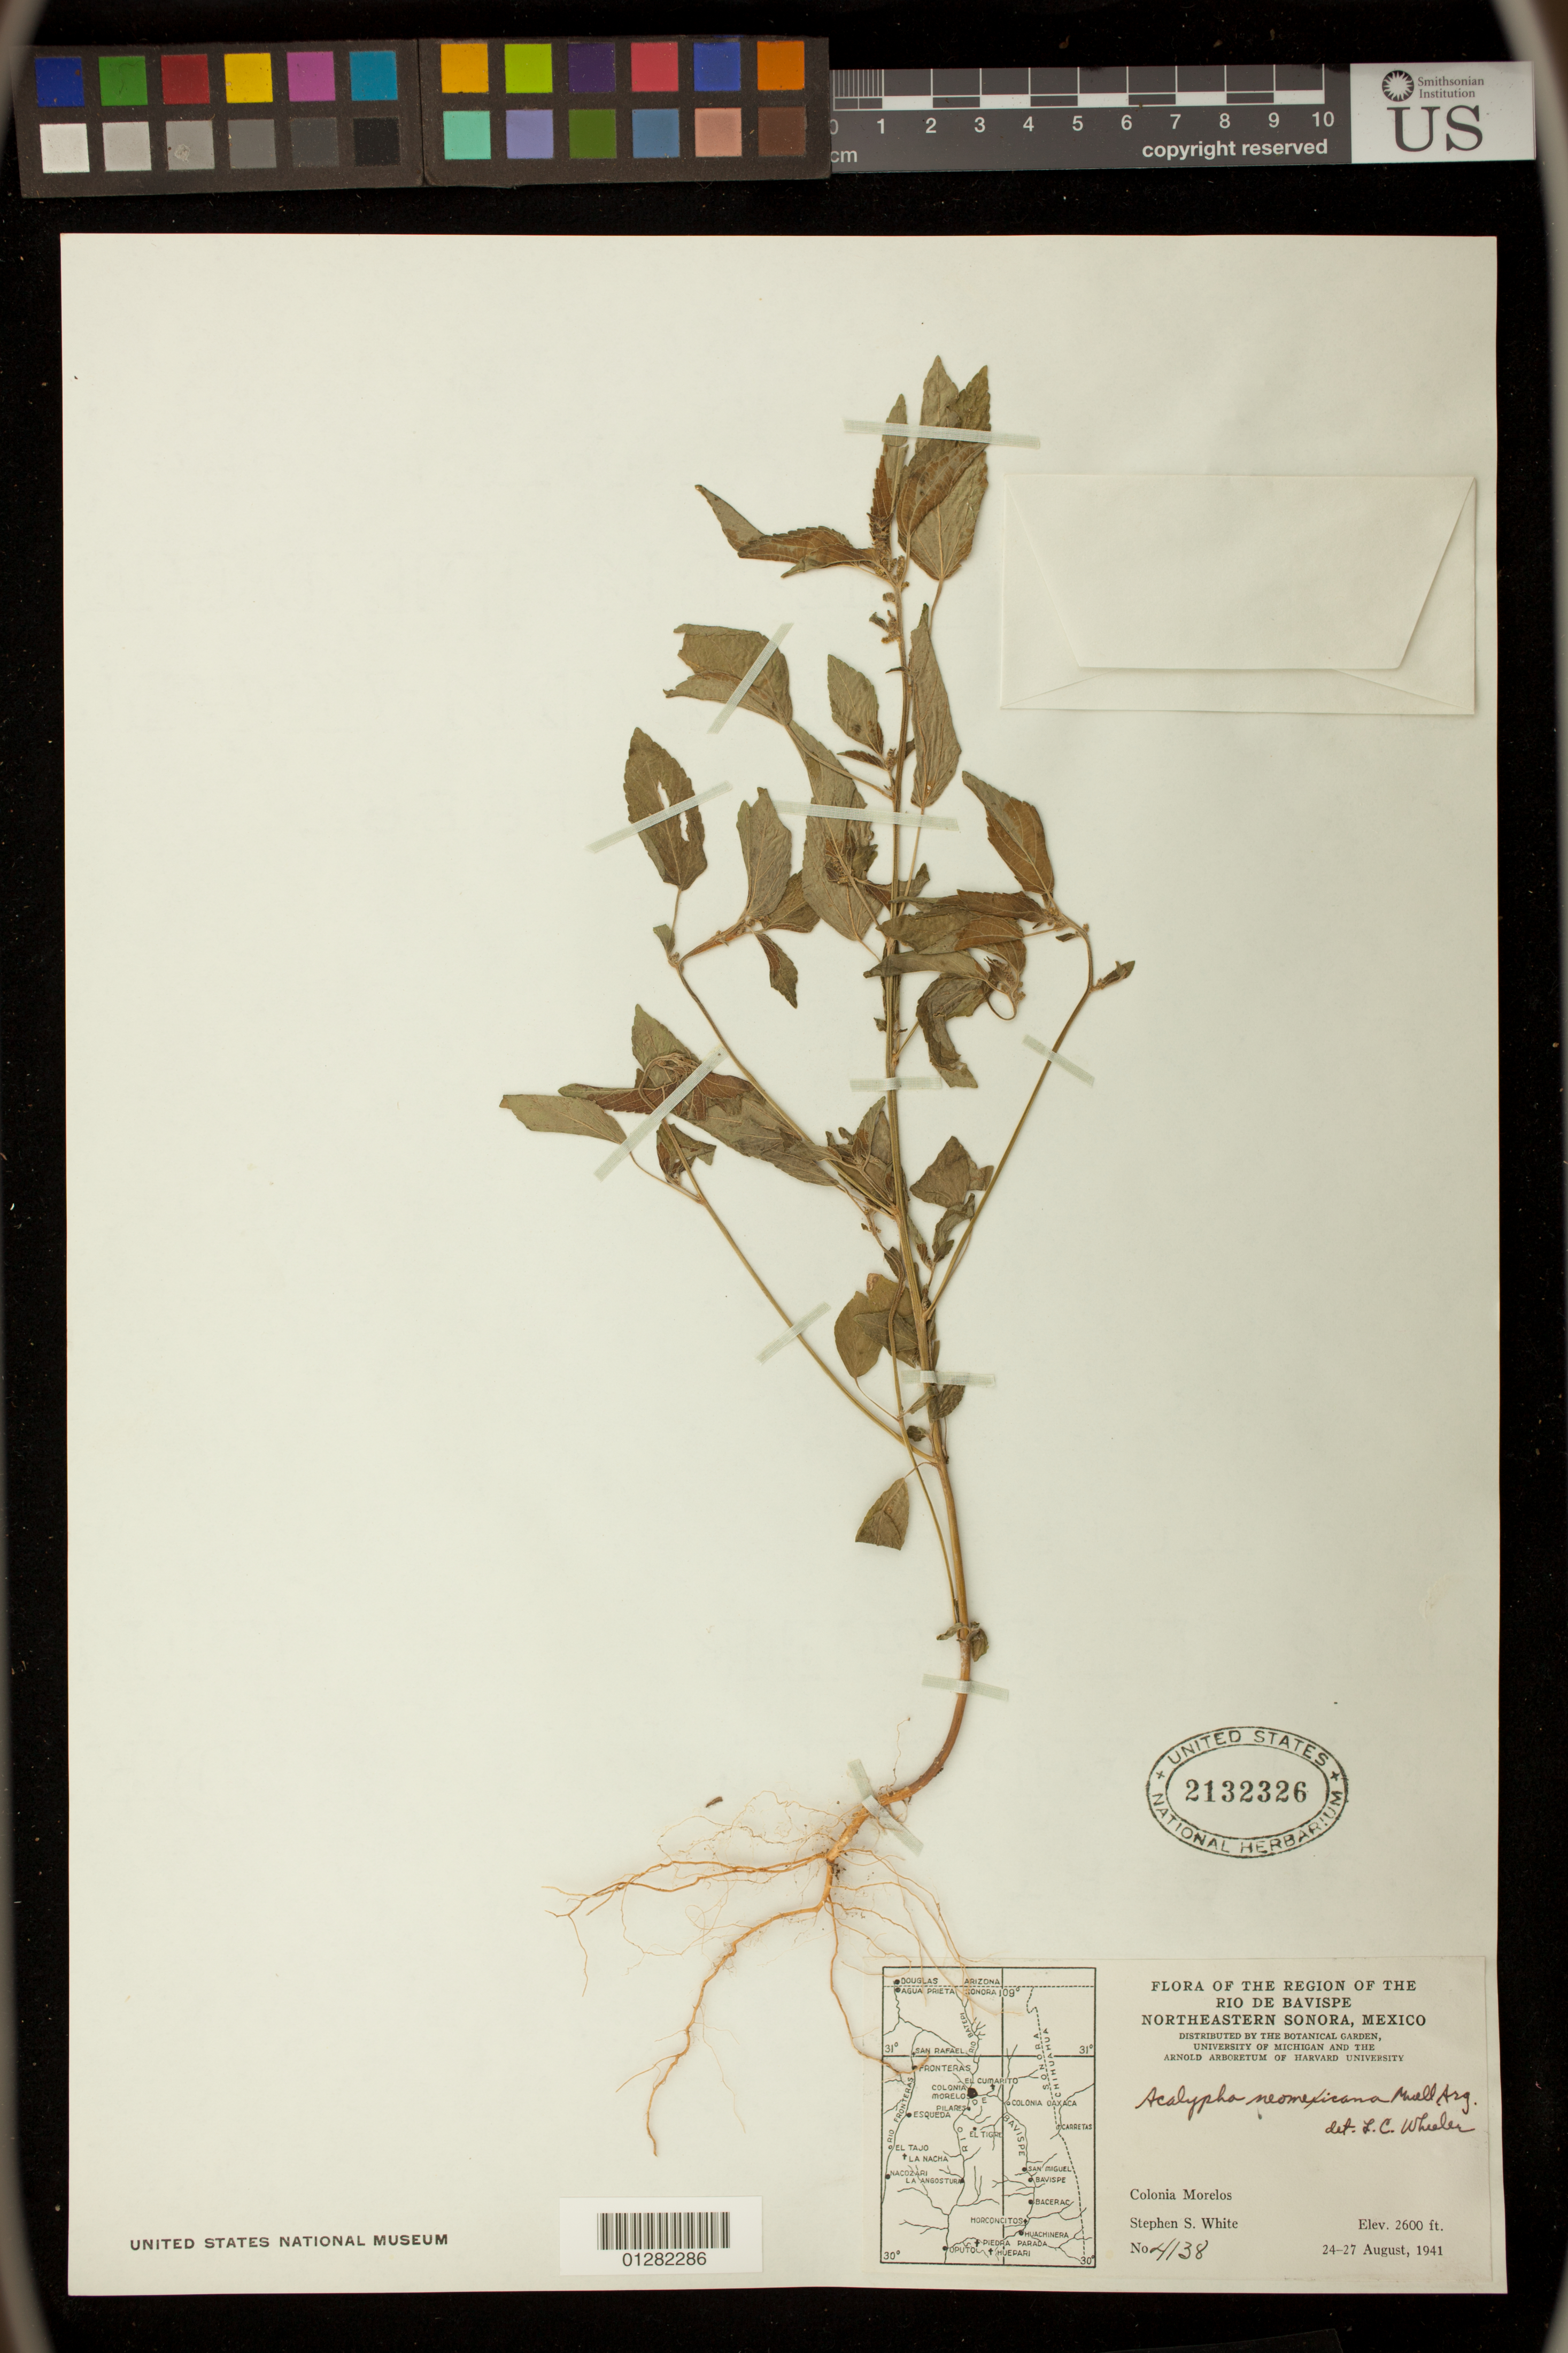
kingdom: Plantae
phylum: Tracheophyta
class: Magnoliopsida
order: Malpighiales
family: Euphorbiaceae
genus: Acalypha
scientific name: Acalypha neomexicana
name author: Müll. Arg.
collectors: S. S. White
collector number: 4138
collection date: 1941-08-24/1941-08-27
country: Mexico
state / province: Sonora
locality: Rio de Bavispe, Colonia Morelos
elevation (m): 792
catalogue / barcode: US 2132326